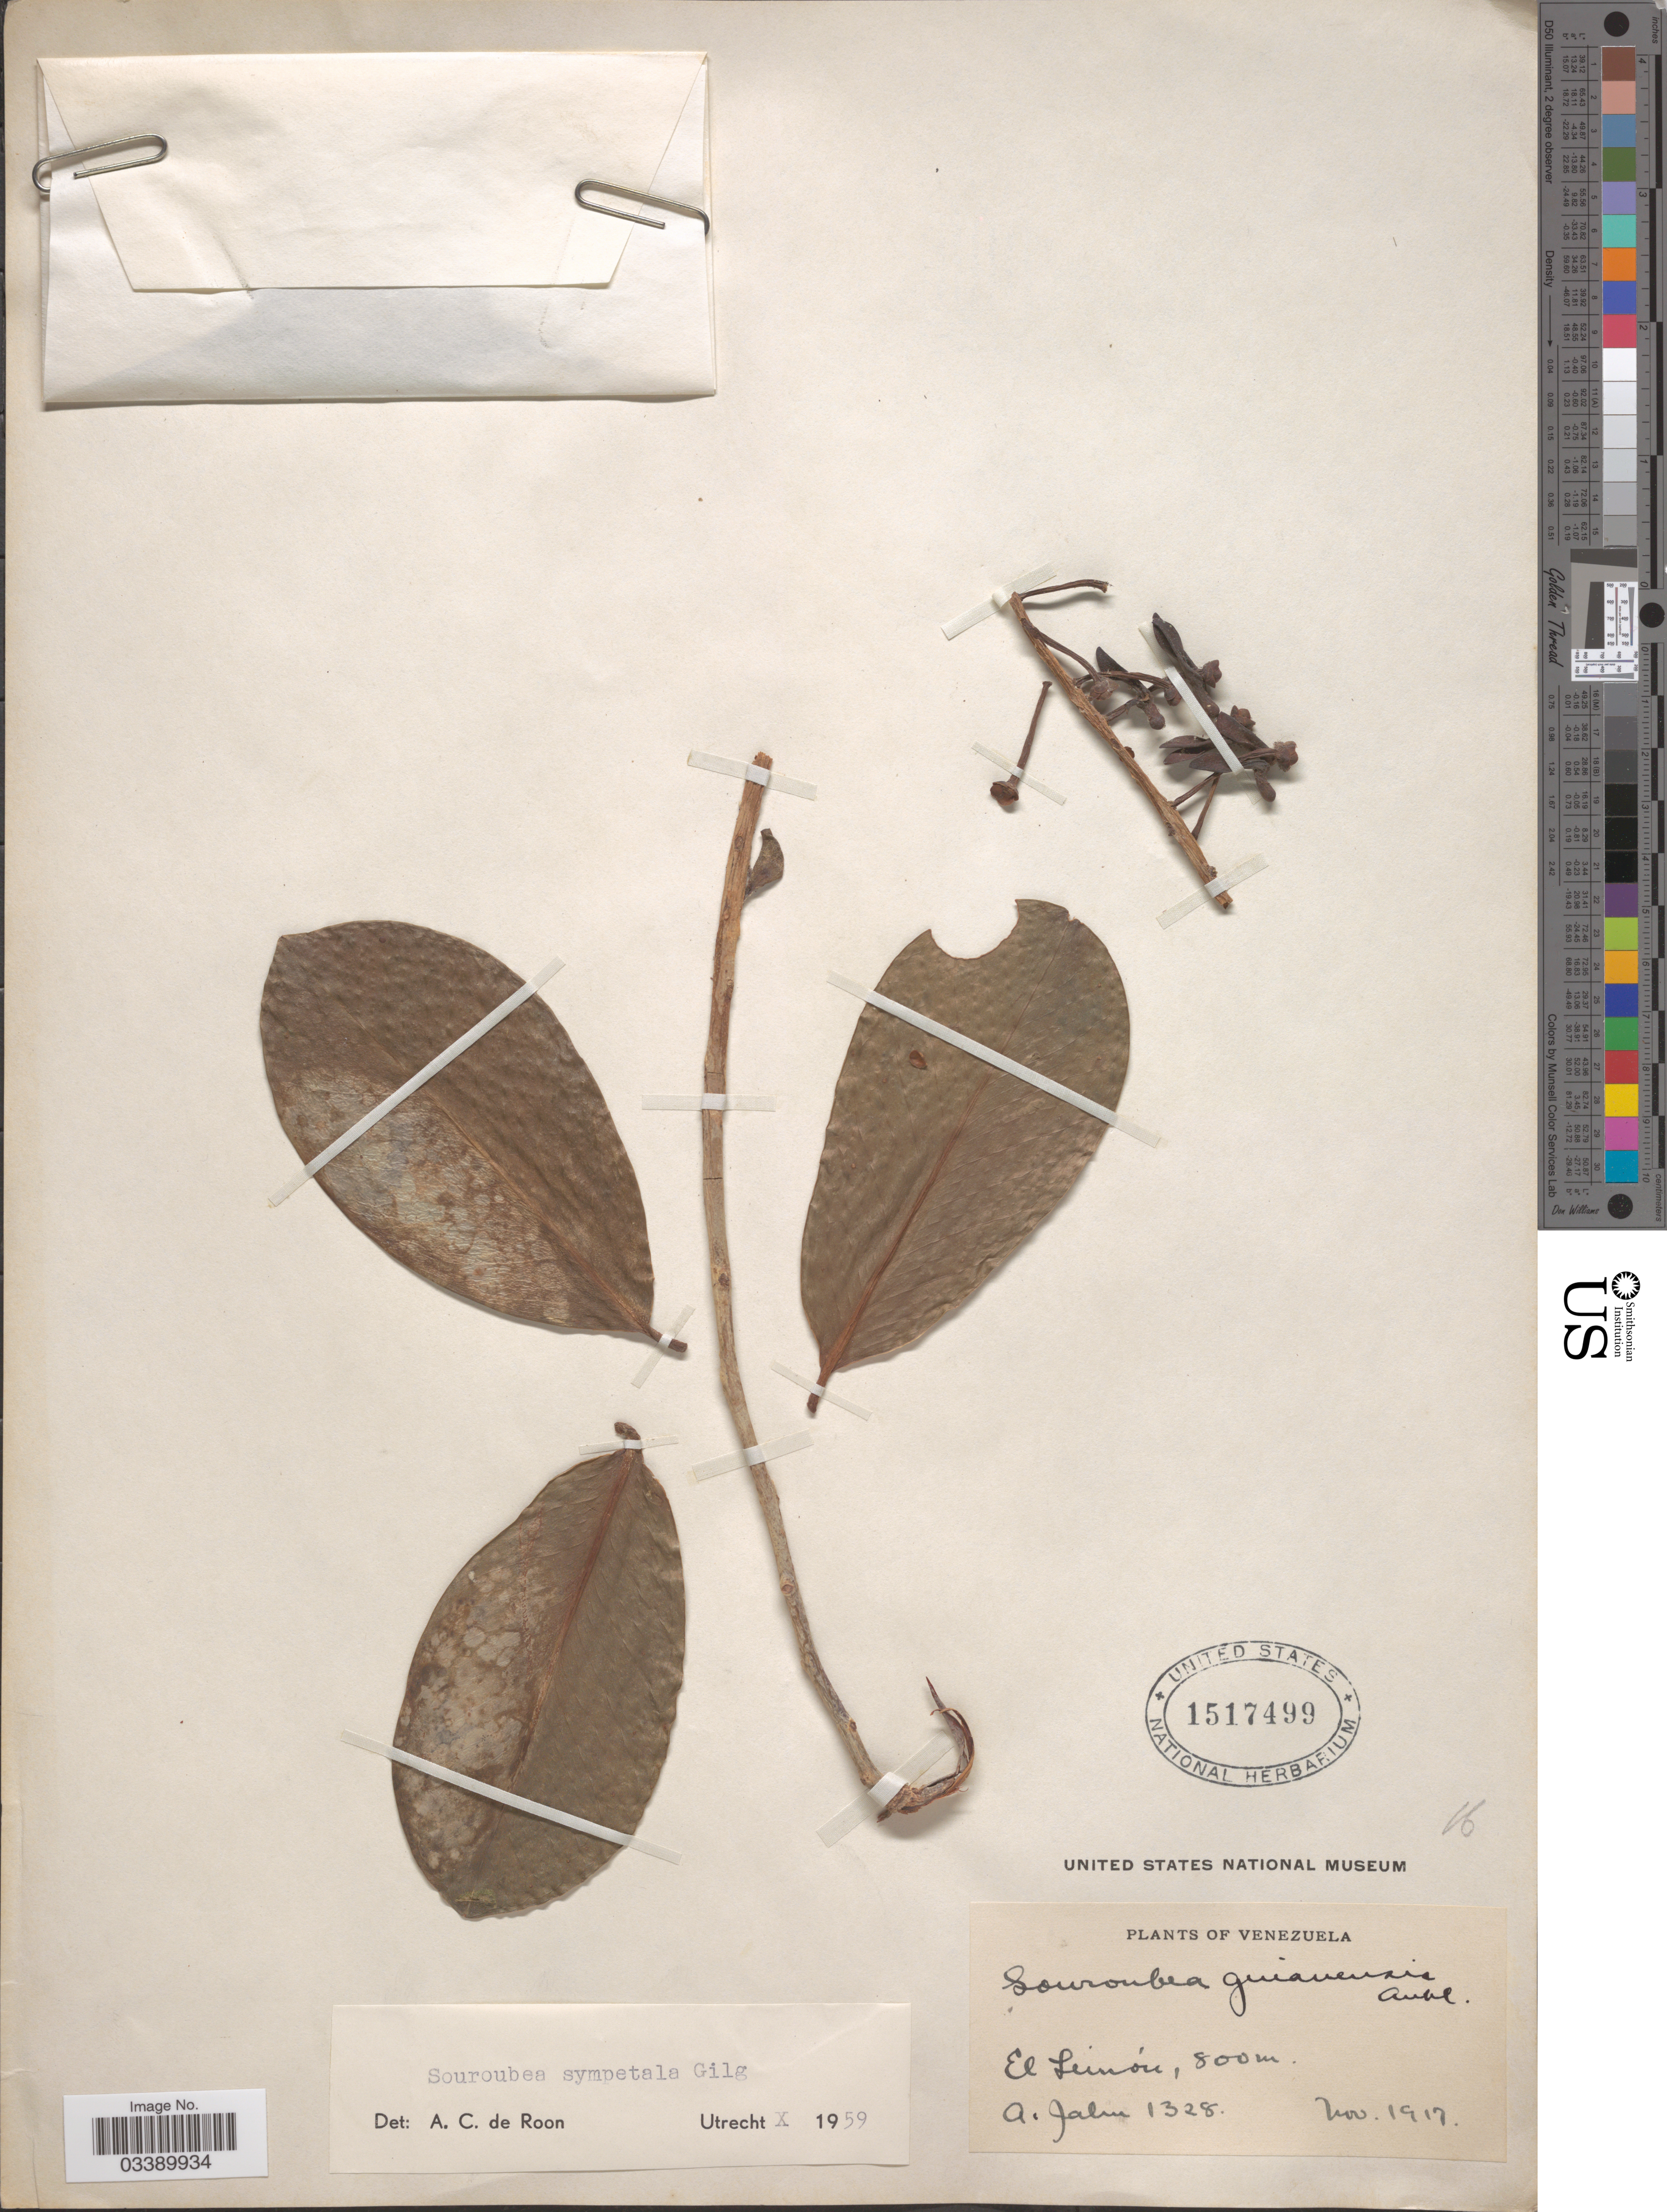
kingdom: Plantae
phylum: Tracheophyta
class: Magnoliopsida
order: Ericales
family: Marcgraviaceae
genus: Souroubea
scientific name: Souroubea sympetala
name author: Gilg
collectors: A. Jahn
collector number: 1328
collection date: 1917-11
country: Venezuela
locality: El Limón.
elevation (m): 800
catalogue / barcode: US 1517499